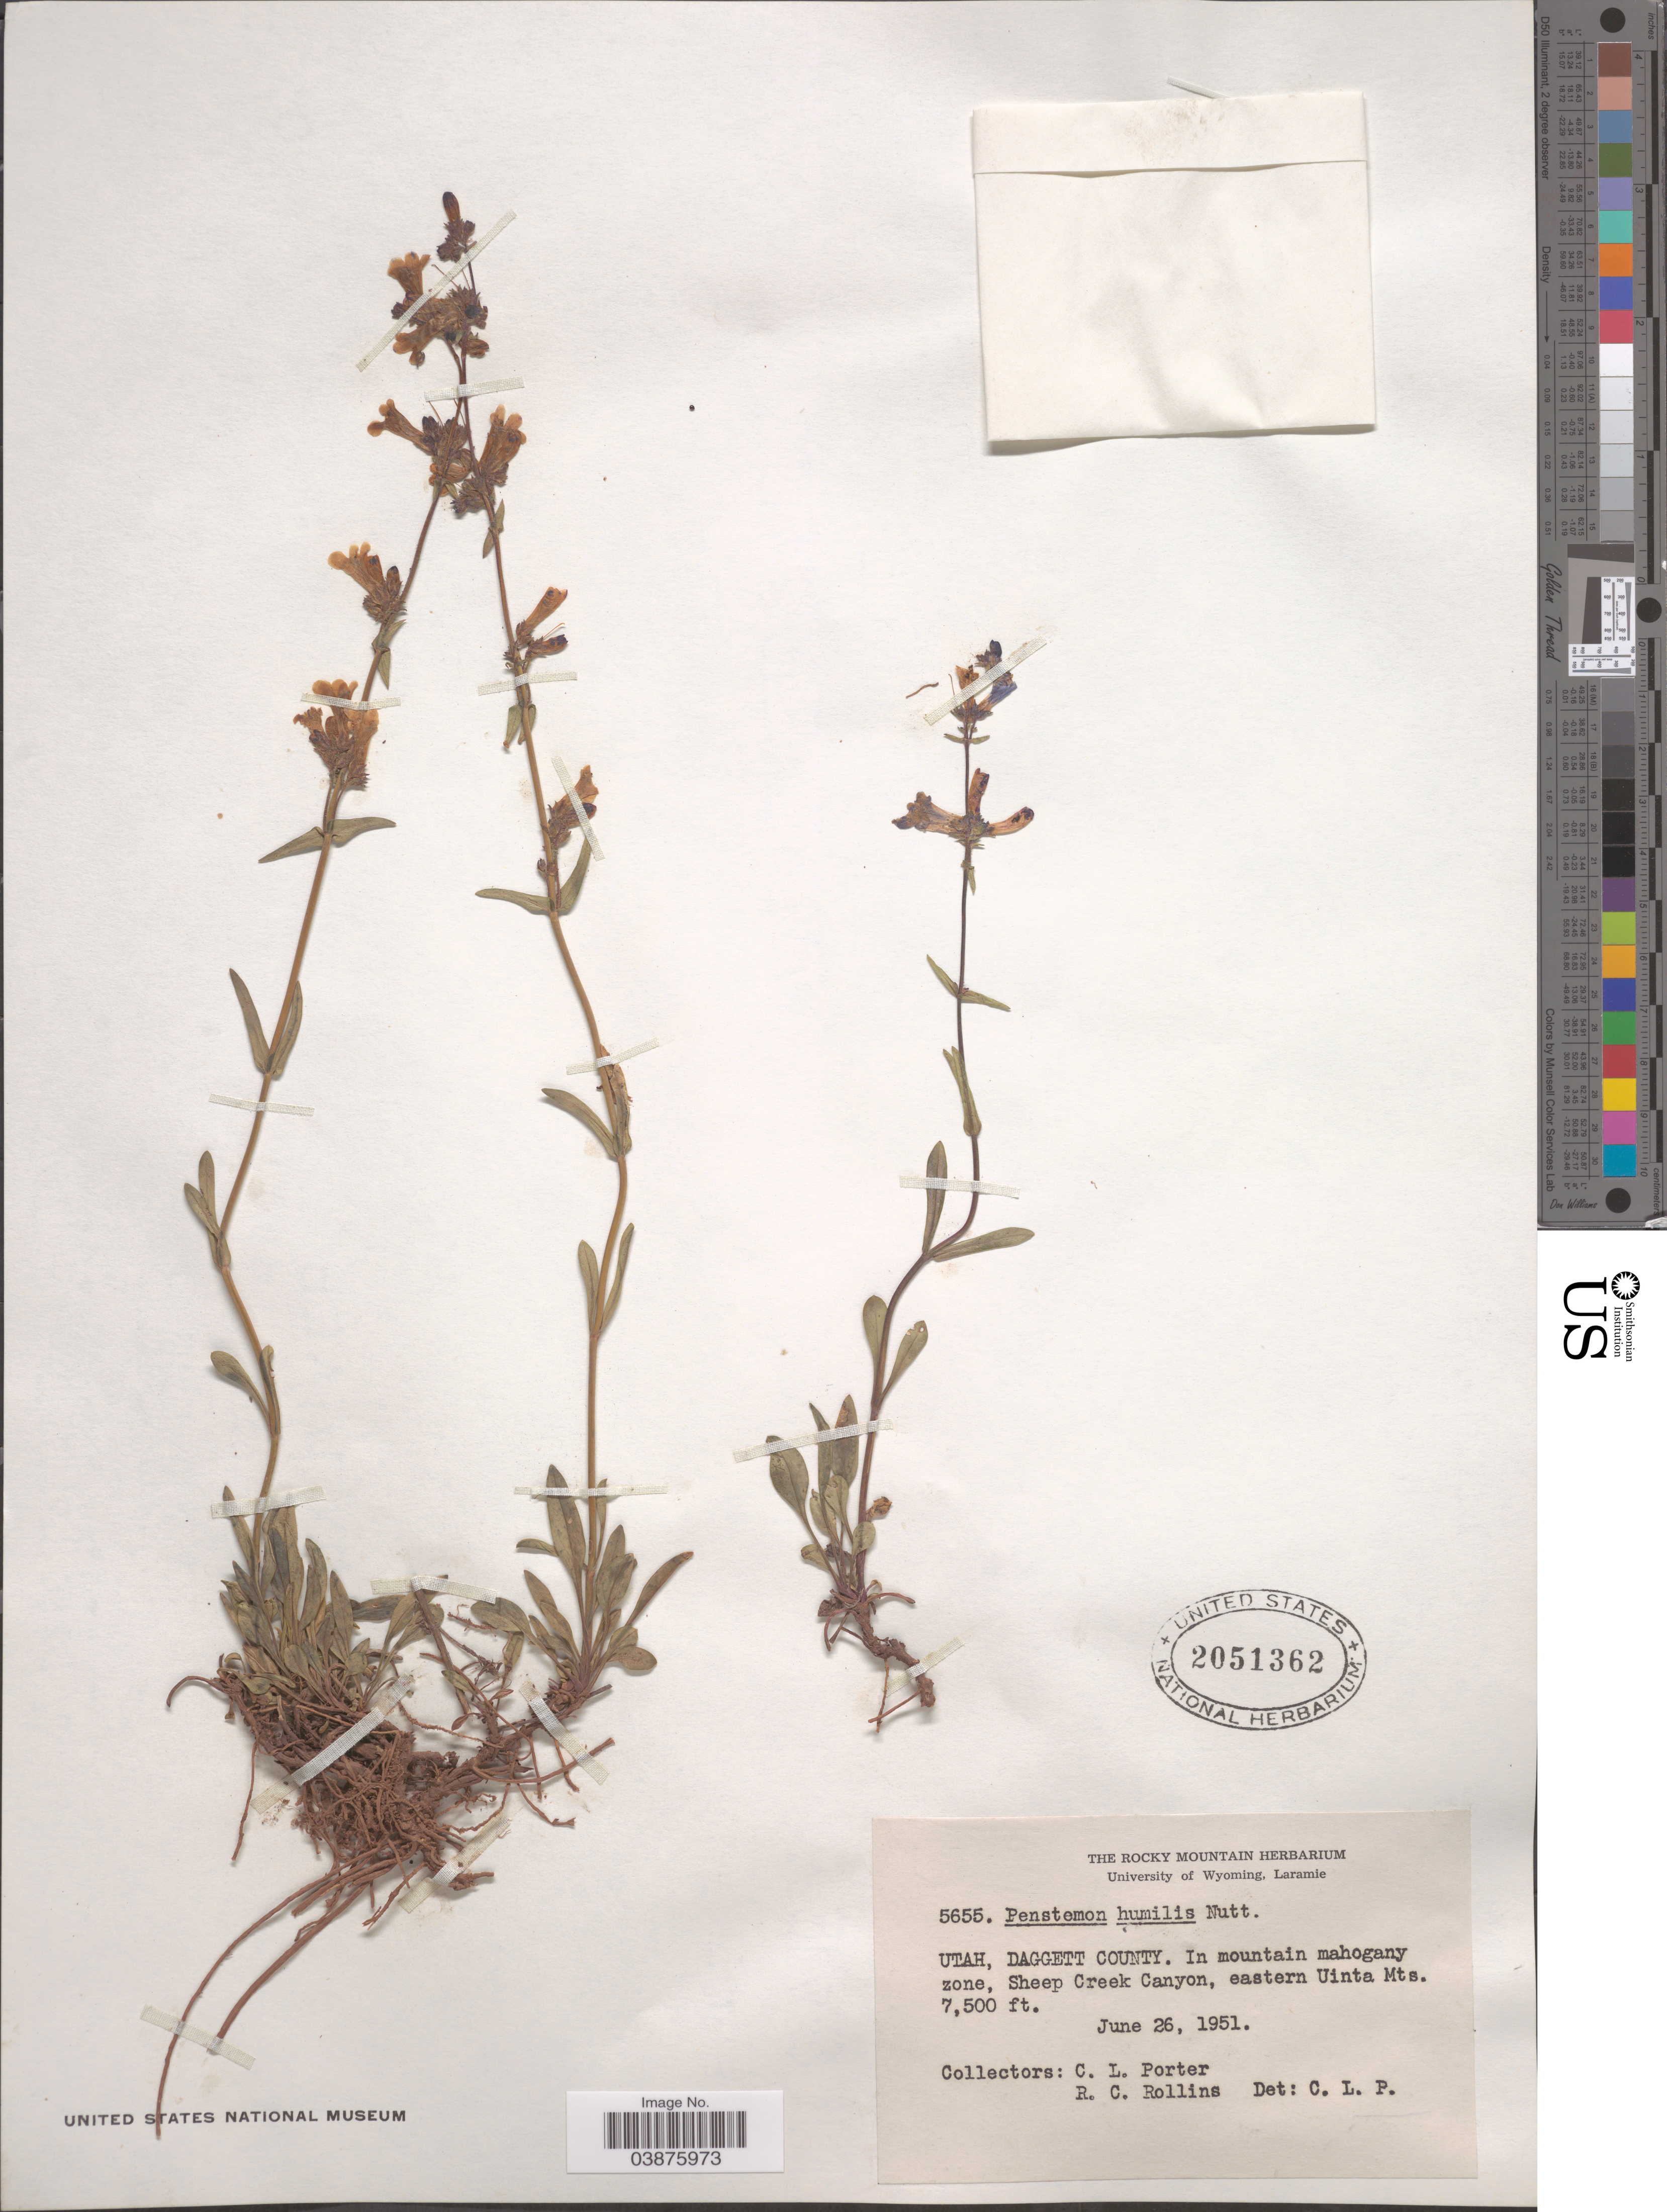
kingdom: Plantae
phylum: Tracheophyta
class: Magnoliopsida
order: Lamiales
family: Plantaginaceae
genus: Penstemon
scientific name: Penstemon humilis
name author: Nutt. ex A. Gray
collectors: C. L. Porter & R. C. Rollins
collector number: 5655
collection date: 1951-06-26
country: United States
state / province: Utah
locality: Daggett County. In mountain mahogany zone, Sheep Creek Canyon, eastern Uinta Mts.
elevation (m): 2286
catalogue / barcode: US 2051362